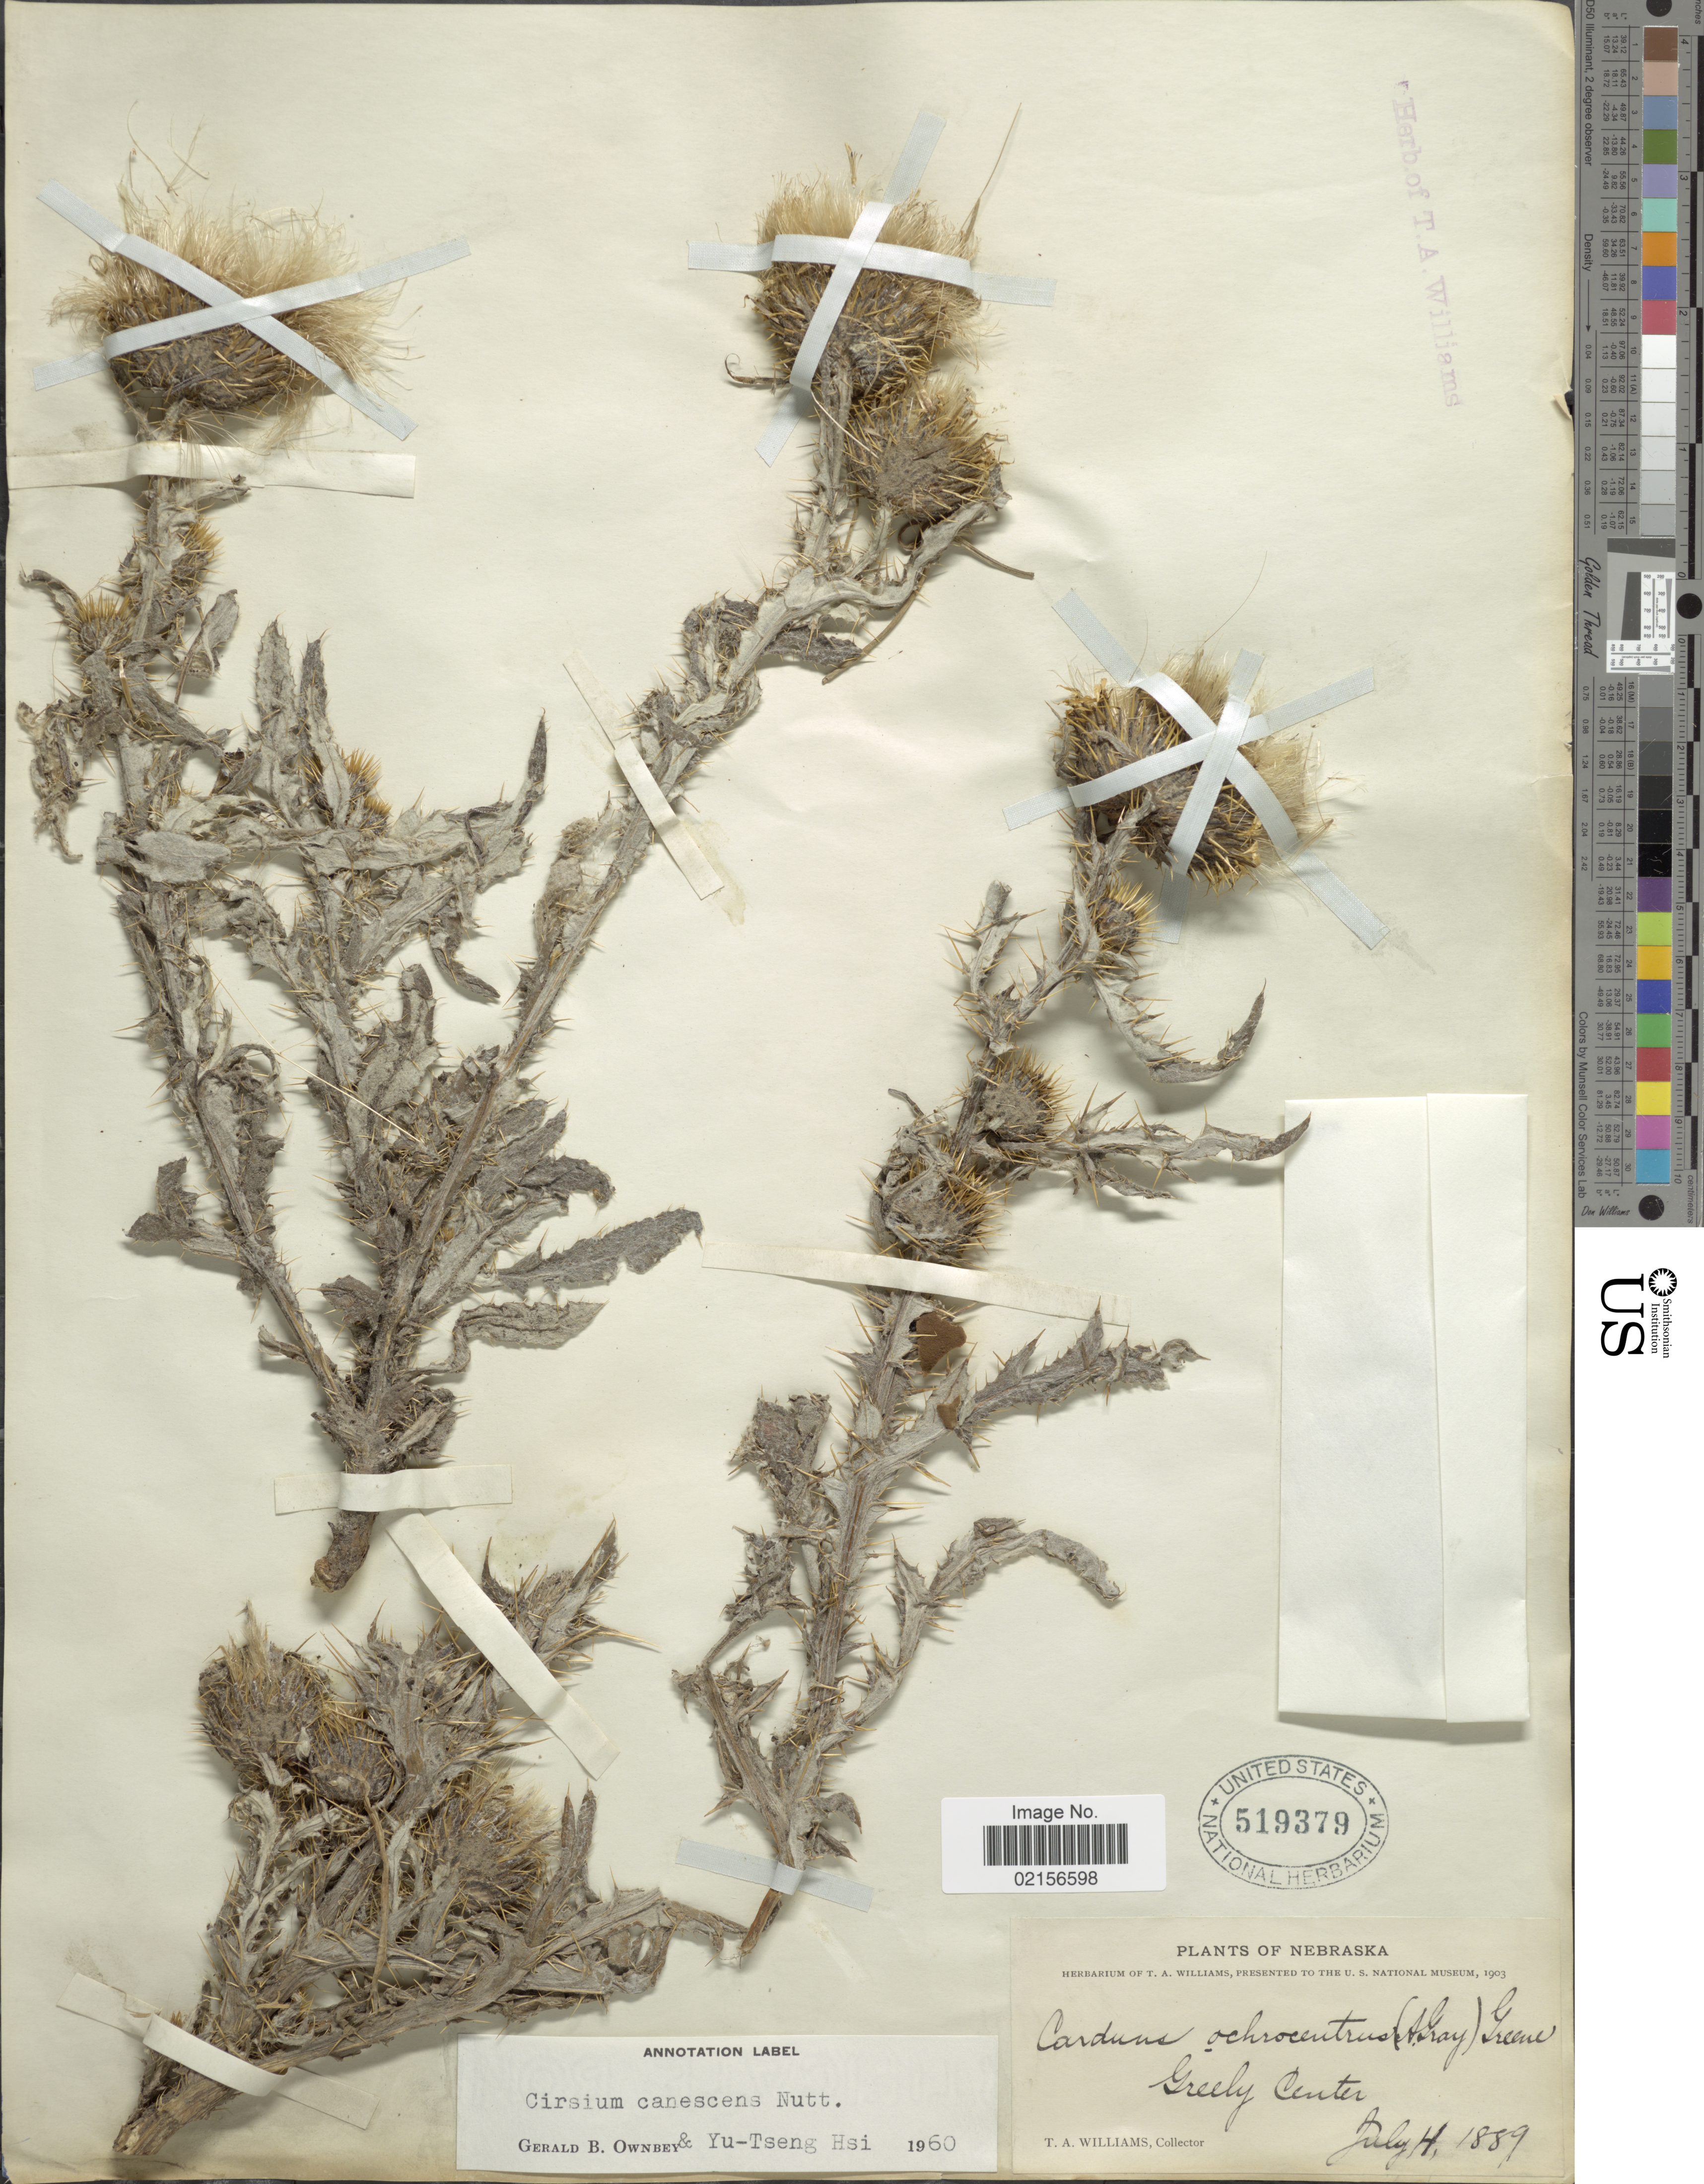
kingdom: Plantae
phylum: Tracheophyta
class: Magnoliopsida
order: Asterales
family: Asteraceae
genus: Cirsium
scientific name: Cirsium canescens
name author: Nutt.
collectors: T. A. Williams (herbarium)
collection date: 1889-07-04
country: United States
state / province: Nebraska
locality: Greely Center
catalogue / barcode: US 519379